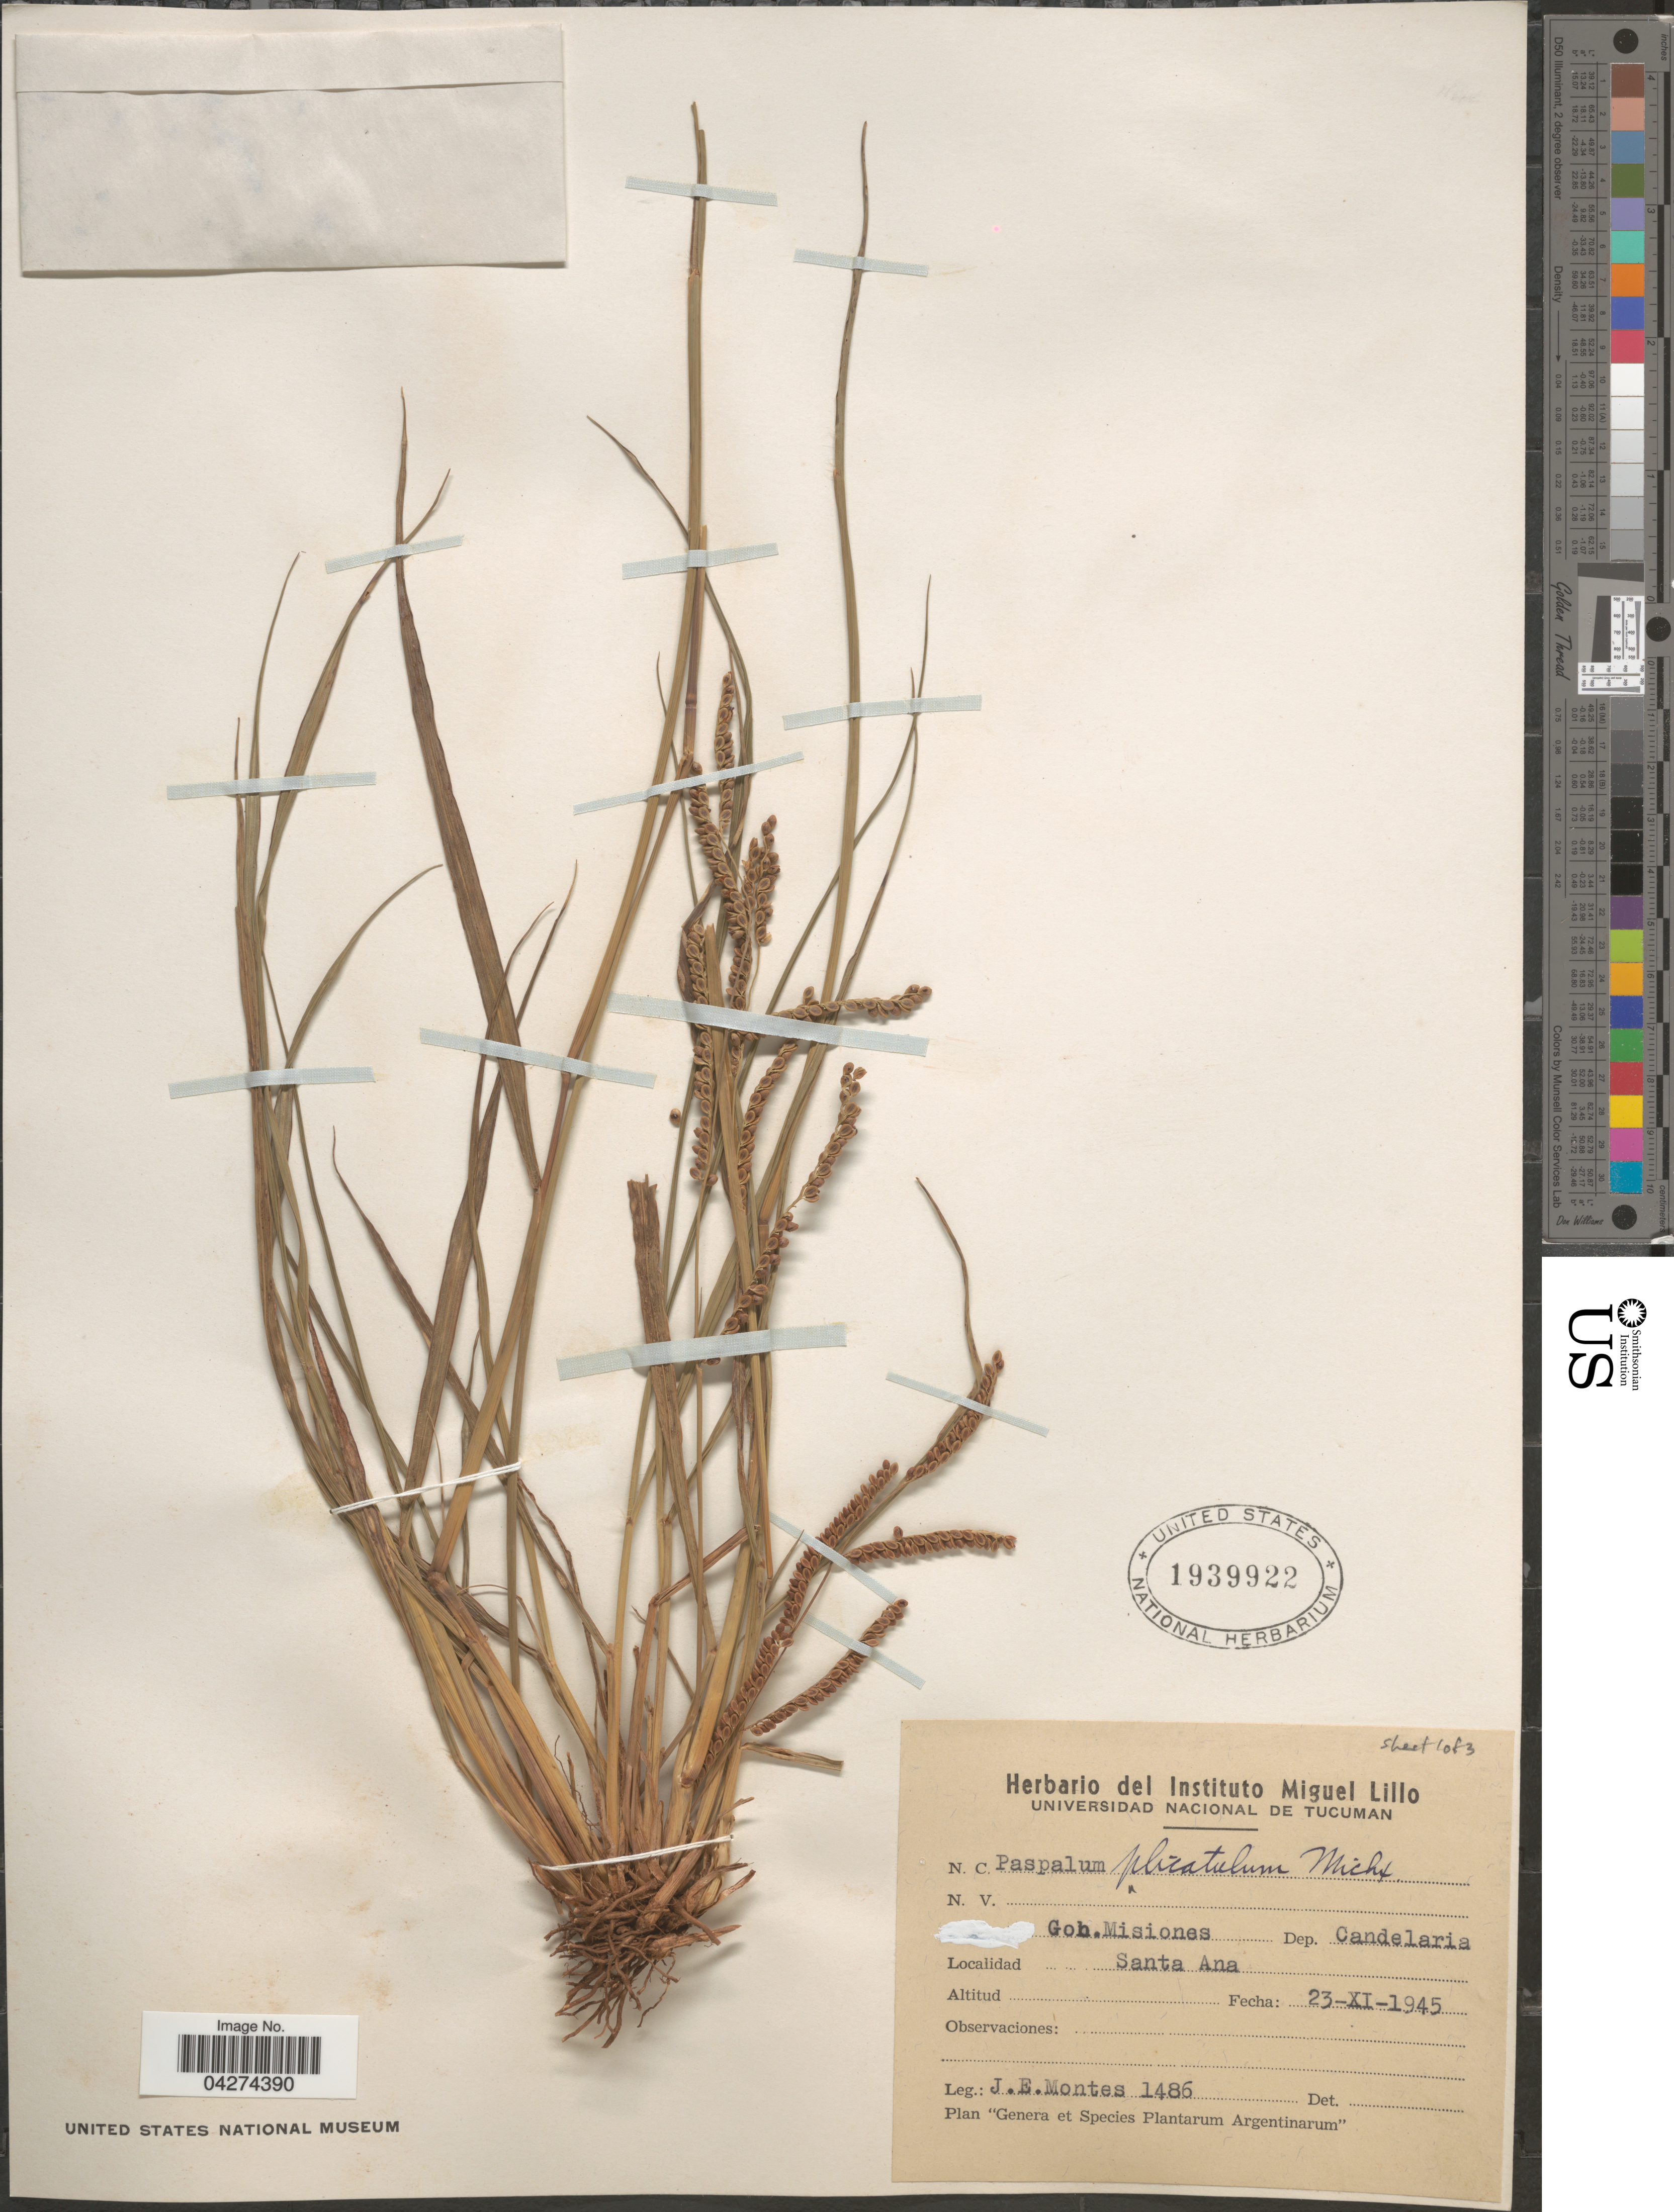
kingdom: Plantae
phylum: Tracheophyta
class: Liliopsida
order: Poales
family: Poaceae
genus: Paspalum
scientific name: Paspalum plicatulum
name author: Michx.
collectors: J. E. Montes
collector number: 1486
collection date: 1945-11-23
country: Argentina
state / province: Misiones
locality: Gob. Misiones. Dep. Candelaria. Santa Ana.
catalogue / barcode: US 1939922